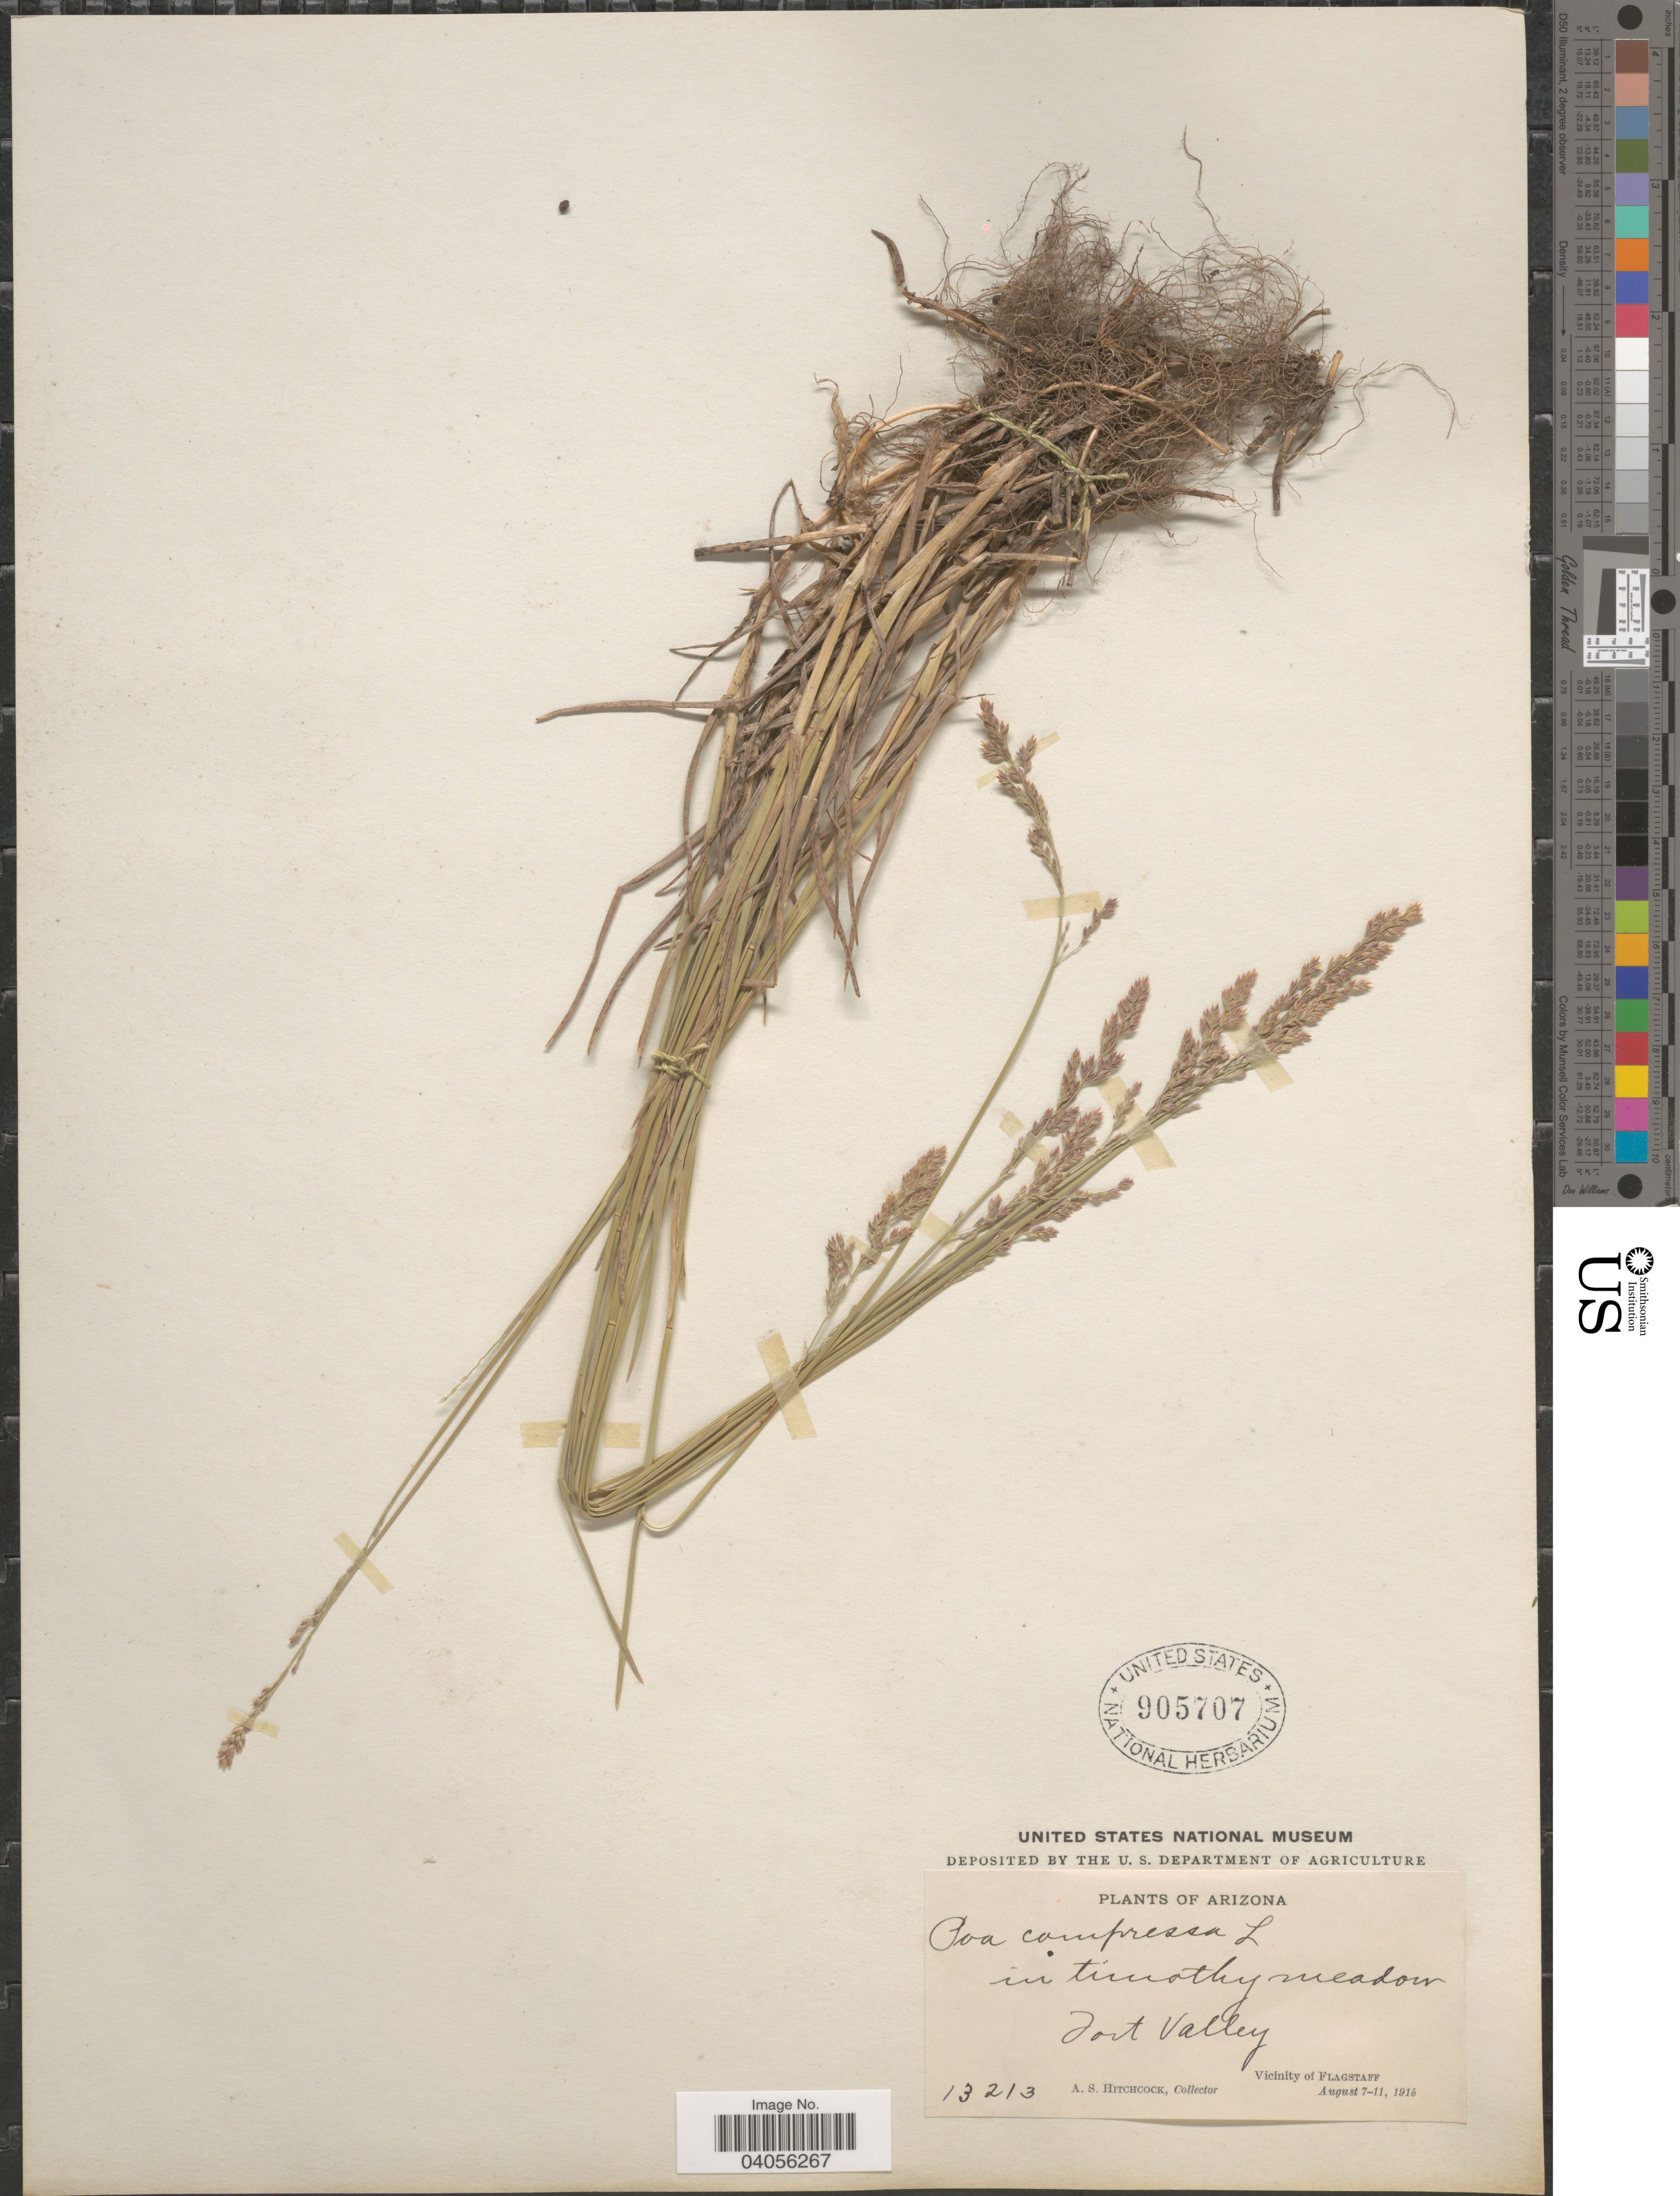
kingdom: Plantae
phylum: Tracheophyta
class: Liliopsida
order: Poales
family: Poaceae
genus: Poa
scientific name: Poa compressa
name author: L.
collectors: A. S. Hitchcock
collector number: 13213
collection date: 1915-08-07/1915-08-11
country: United States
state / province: Arizona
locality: In timothy meadow Fort Valley. Vicinity of Flagstaff.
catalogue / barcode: US 905707